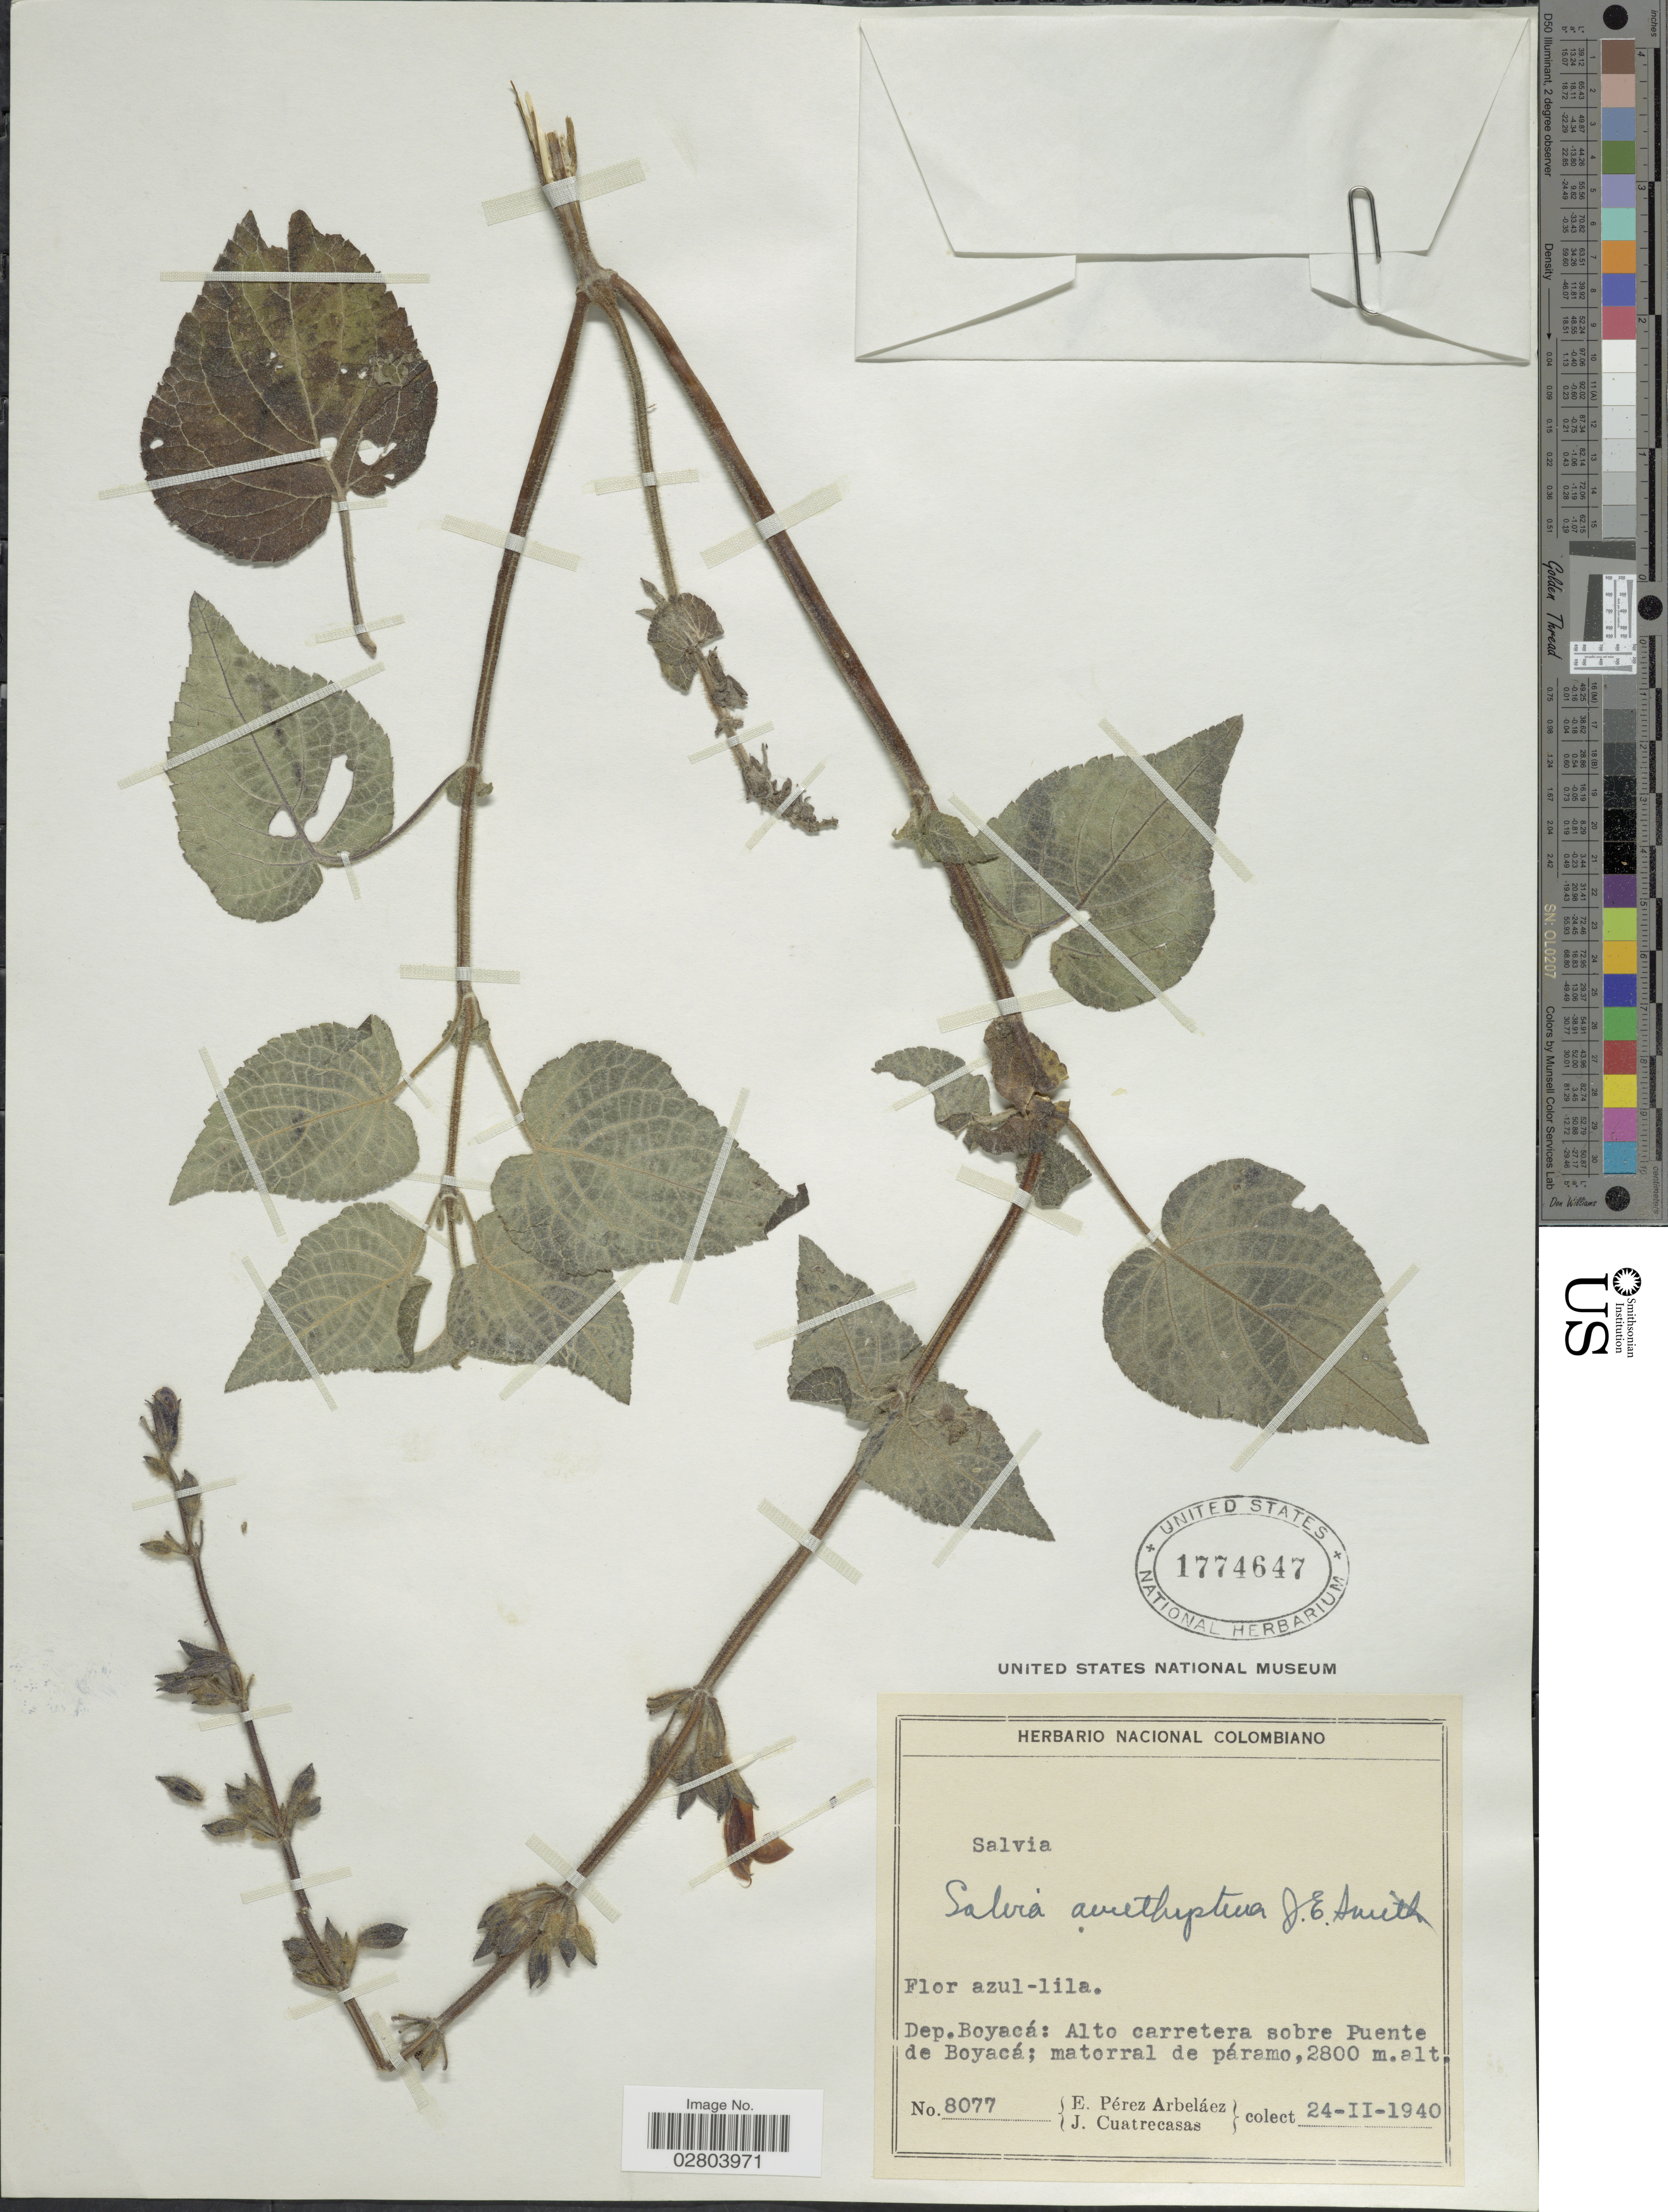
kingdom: Plantae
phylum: Tracheophyta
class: Magnoliopsida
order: Lamiales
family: Lamiaceae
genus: Salvia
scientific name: Salvia amethystina subsp. amethystina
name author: Sm.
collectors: E. Pérez Arbeláez & J. Cuatrecasas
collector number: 8077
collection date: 1940-02-24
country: Colombia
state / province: Boyacá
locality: Dep. Boyacá: Alto carretera sobre Puente de Boyacá; matorral de páramo.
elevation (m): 2800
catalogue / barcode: US 1774647